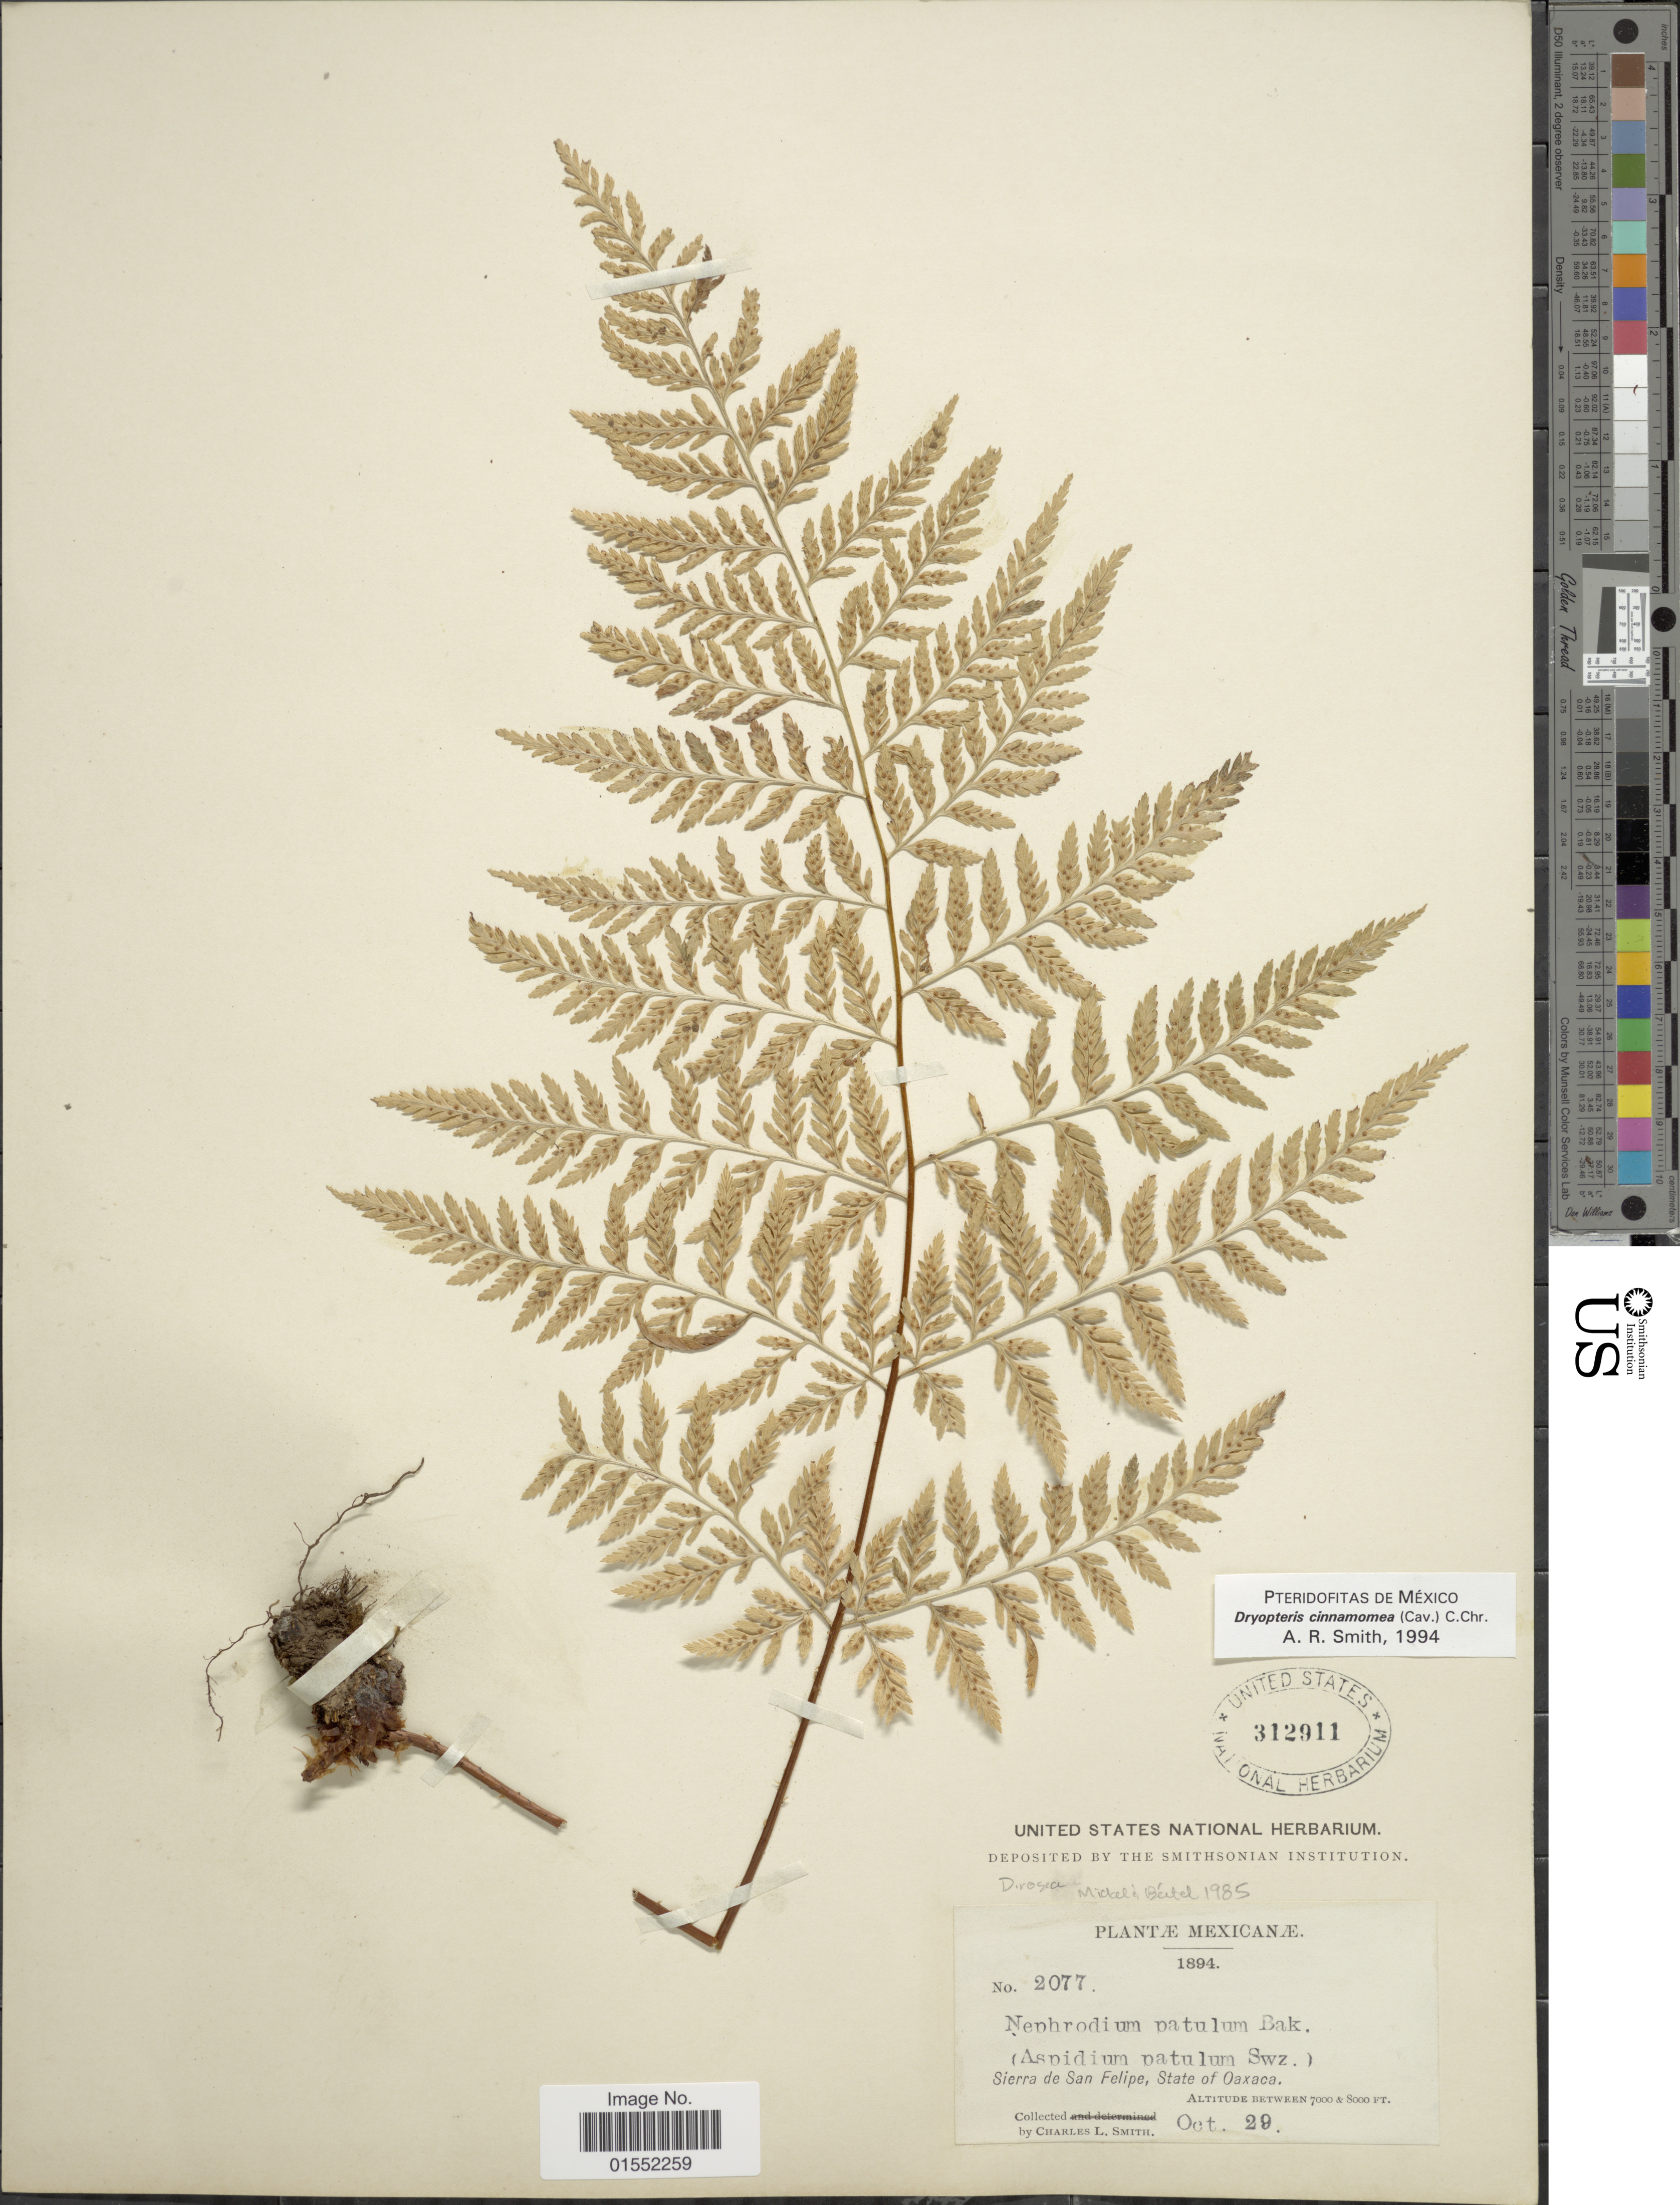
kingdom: Plantae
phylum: Tracheophyta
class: Polypodiopsida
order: Polypodiales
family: Dryopteridaceae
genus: Dryopteris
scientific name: Dryopteris cinnamomea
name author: (Cav.) C. Chr.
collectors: C. L. Smith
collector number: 2077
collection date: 1894-10-29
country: Mexico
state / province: Oaxaca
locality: Sierra de San Felipe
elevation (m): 2134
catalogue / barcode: US 312911